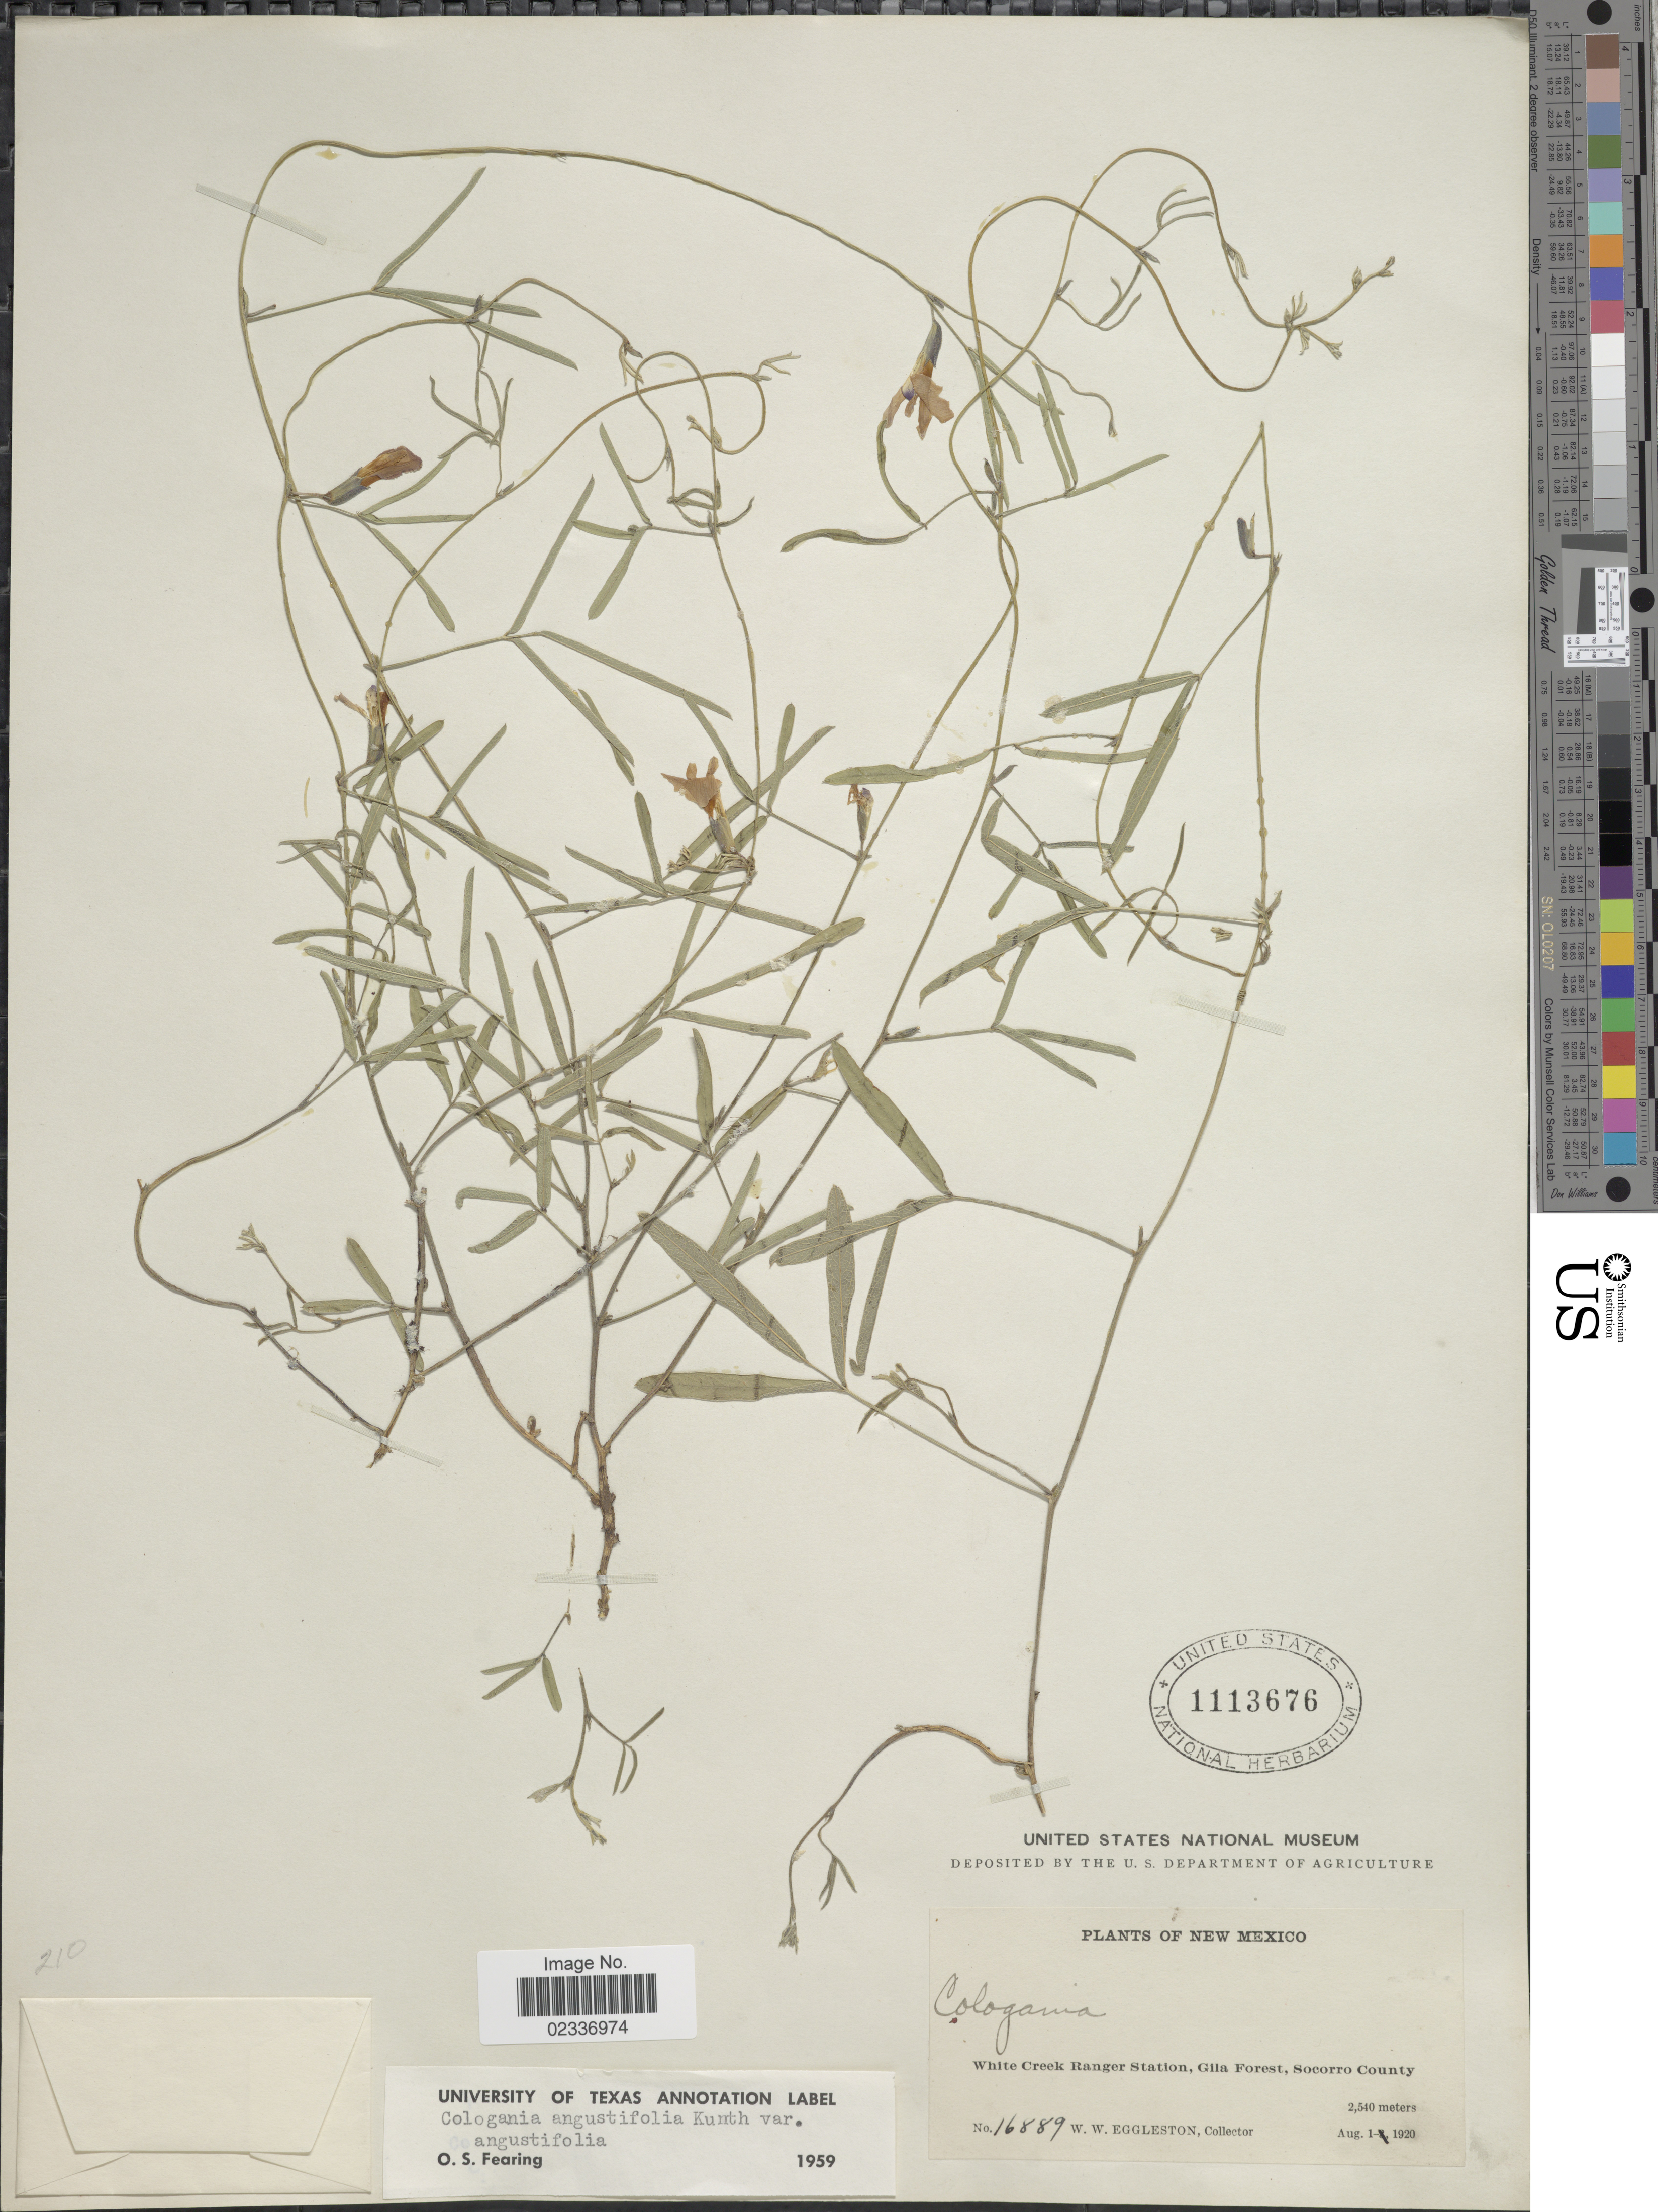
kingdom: Plantae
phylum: Tracheophyta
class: Magnoliopsida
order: Fabales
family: Fabaceae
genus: Cologania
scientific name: Cologania angustifolia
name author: Kunth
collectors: W. W. Eggleston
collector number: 16889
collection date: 1920-08-01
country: United States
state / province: New Mexico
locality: Whjite Creek Ranger Station, Gila Forest, Socorro County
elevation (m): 2540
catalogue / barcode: US 1113676